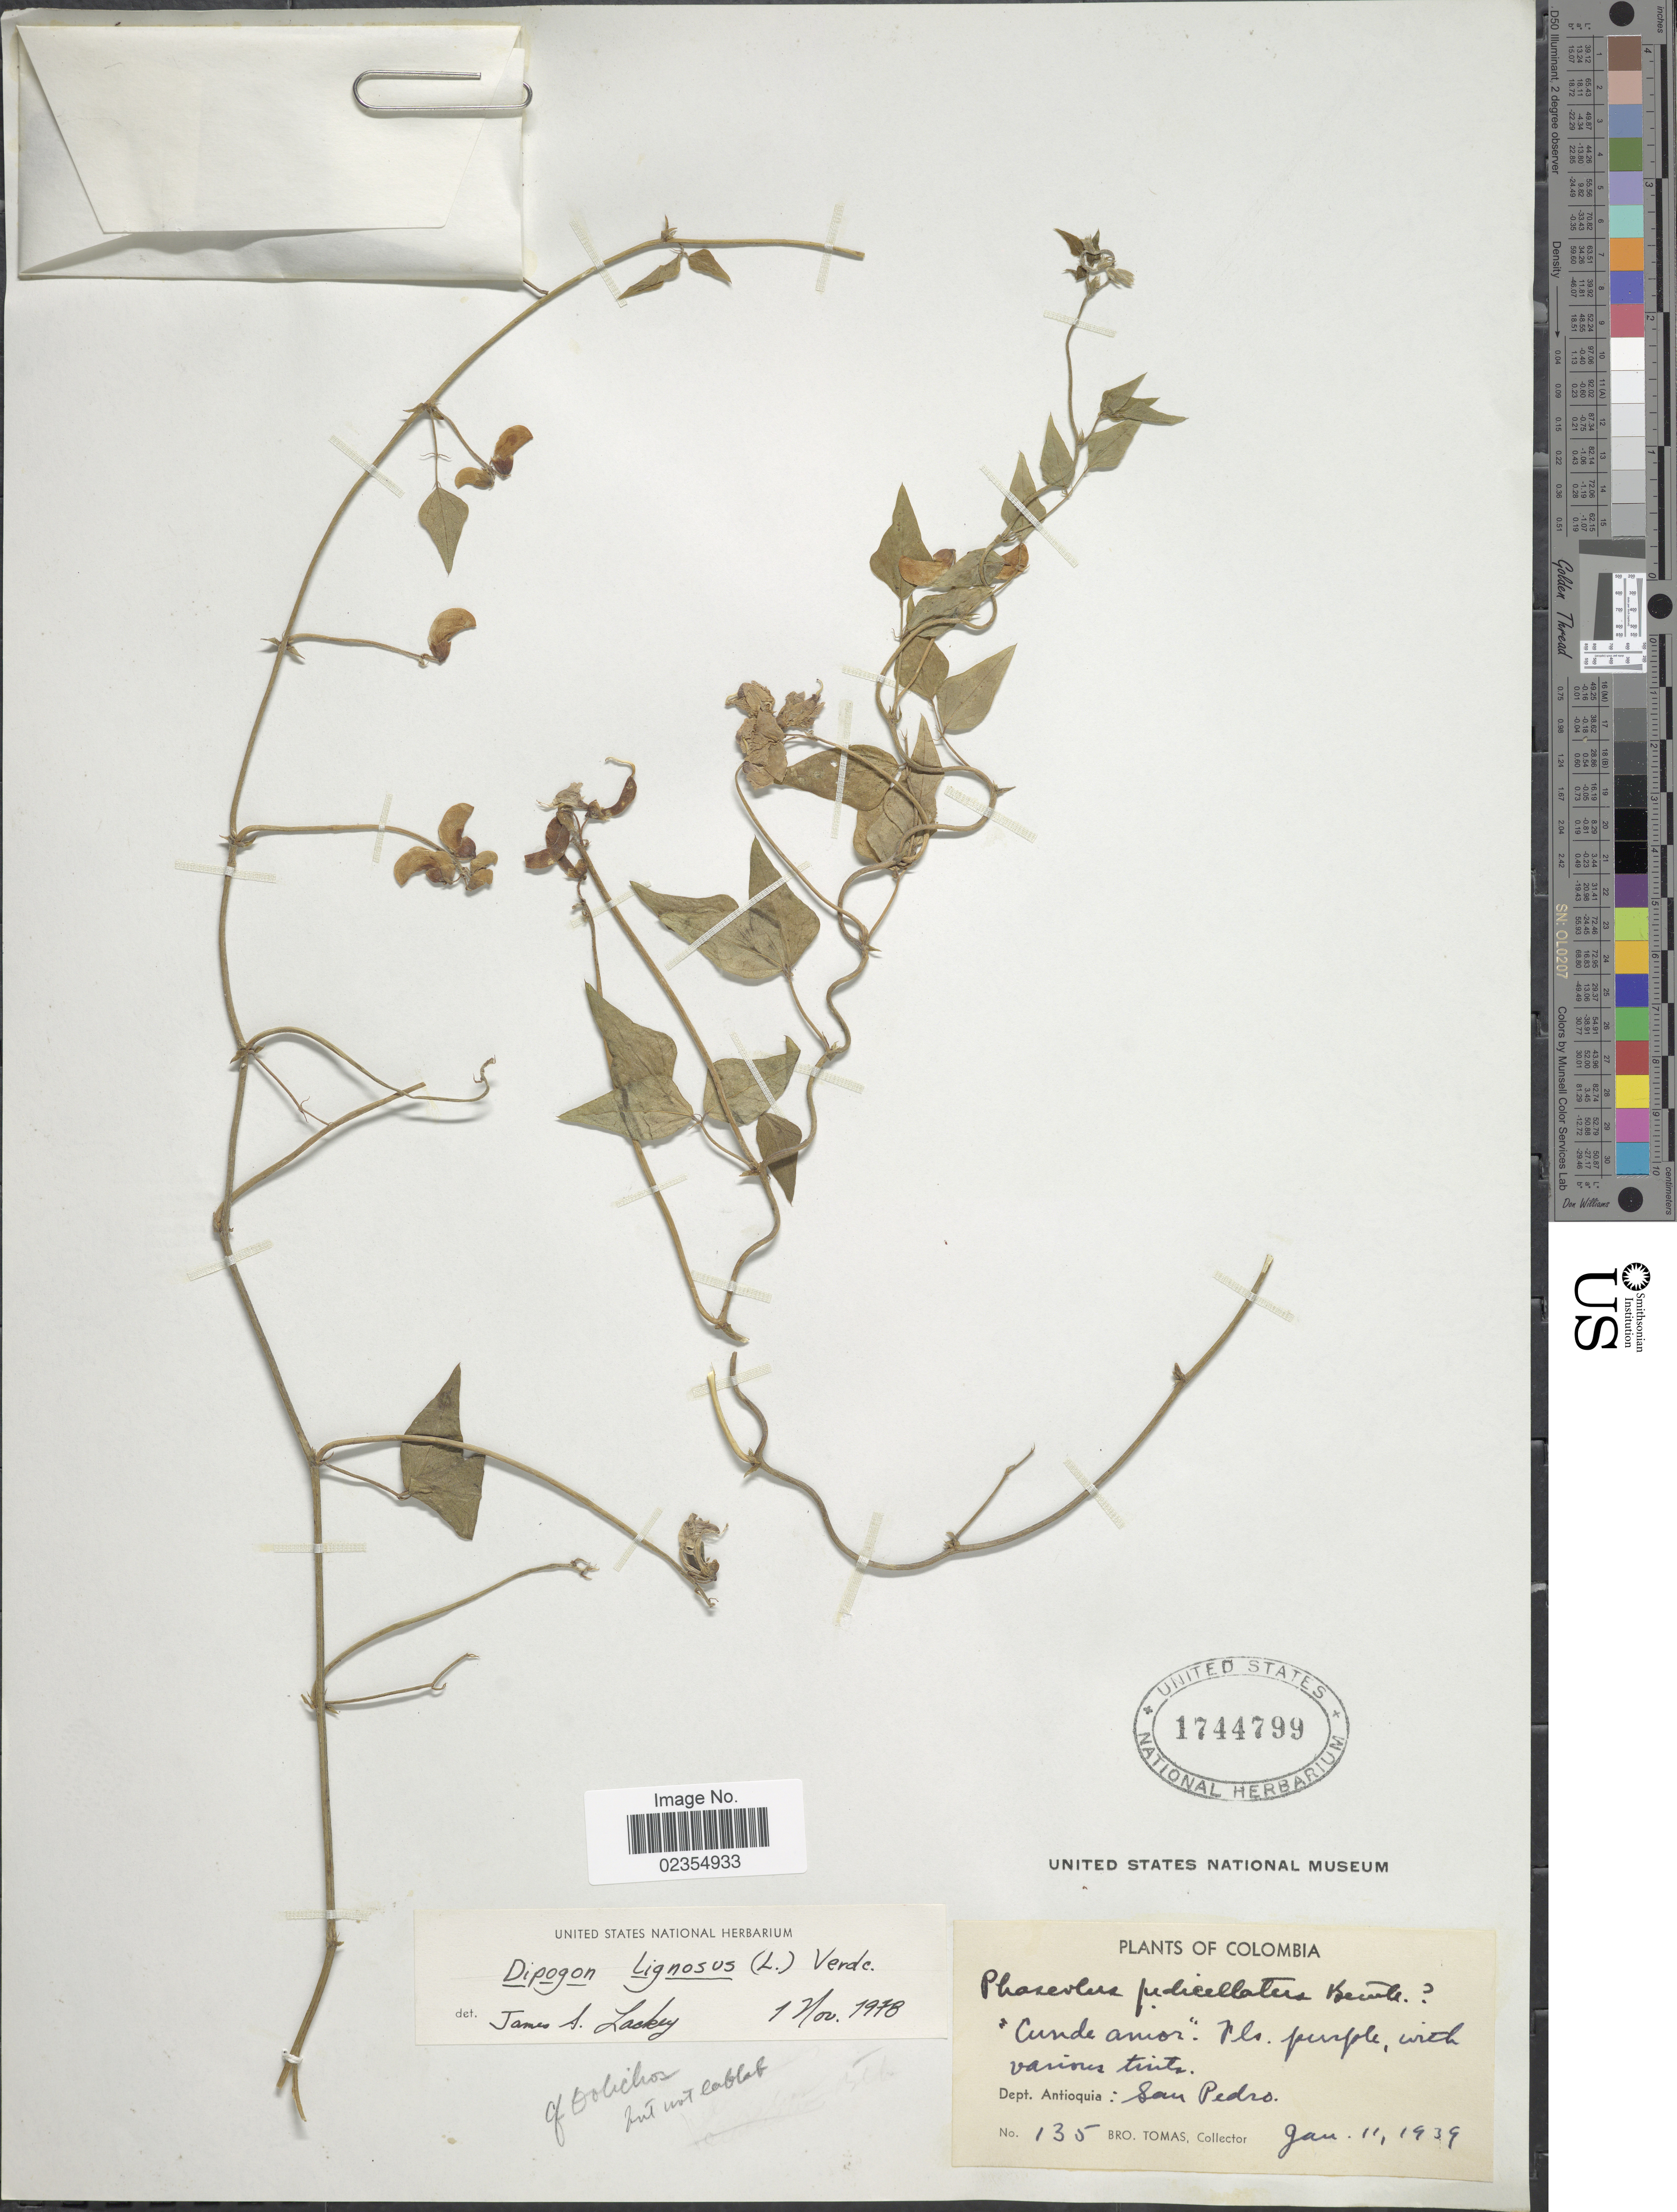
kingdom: Plantae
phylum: Tracheophyta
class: Magnoliopsida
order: Fabales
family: Fabaceae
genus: Dipogon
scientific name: Dipogon lignosus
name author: (L.) Verdc.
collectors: B. Tomas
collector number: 135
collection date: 1939-01-11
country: Colombia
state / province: Antioquia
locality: San Pedro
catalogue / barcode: US 1744799